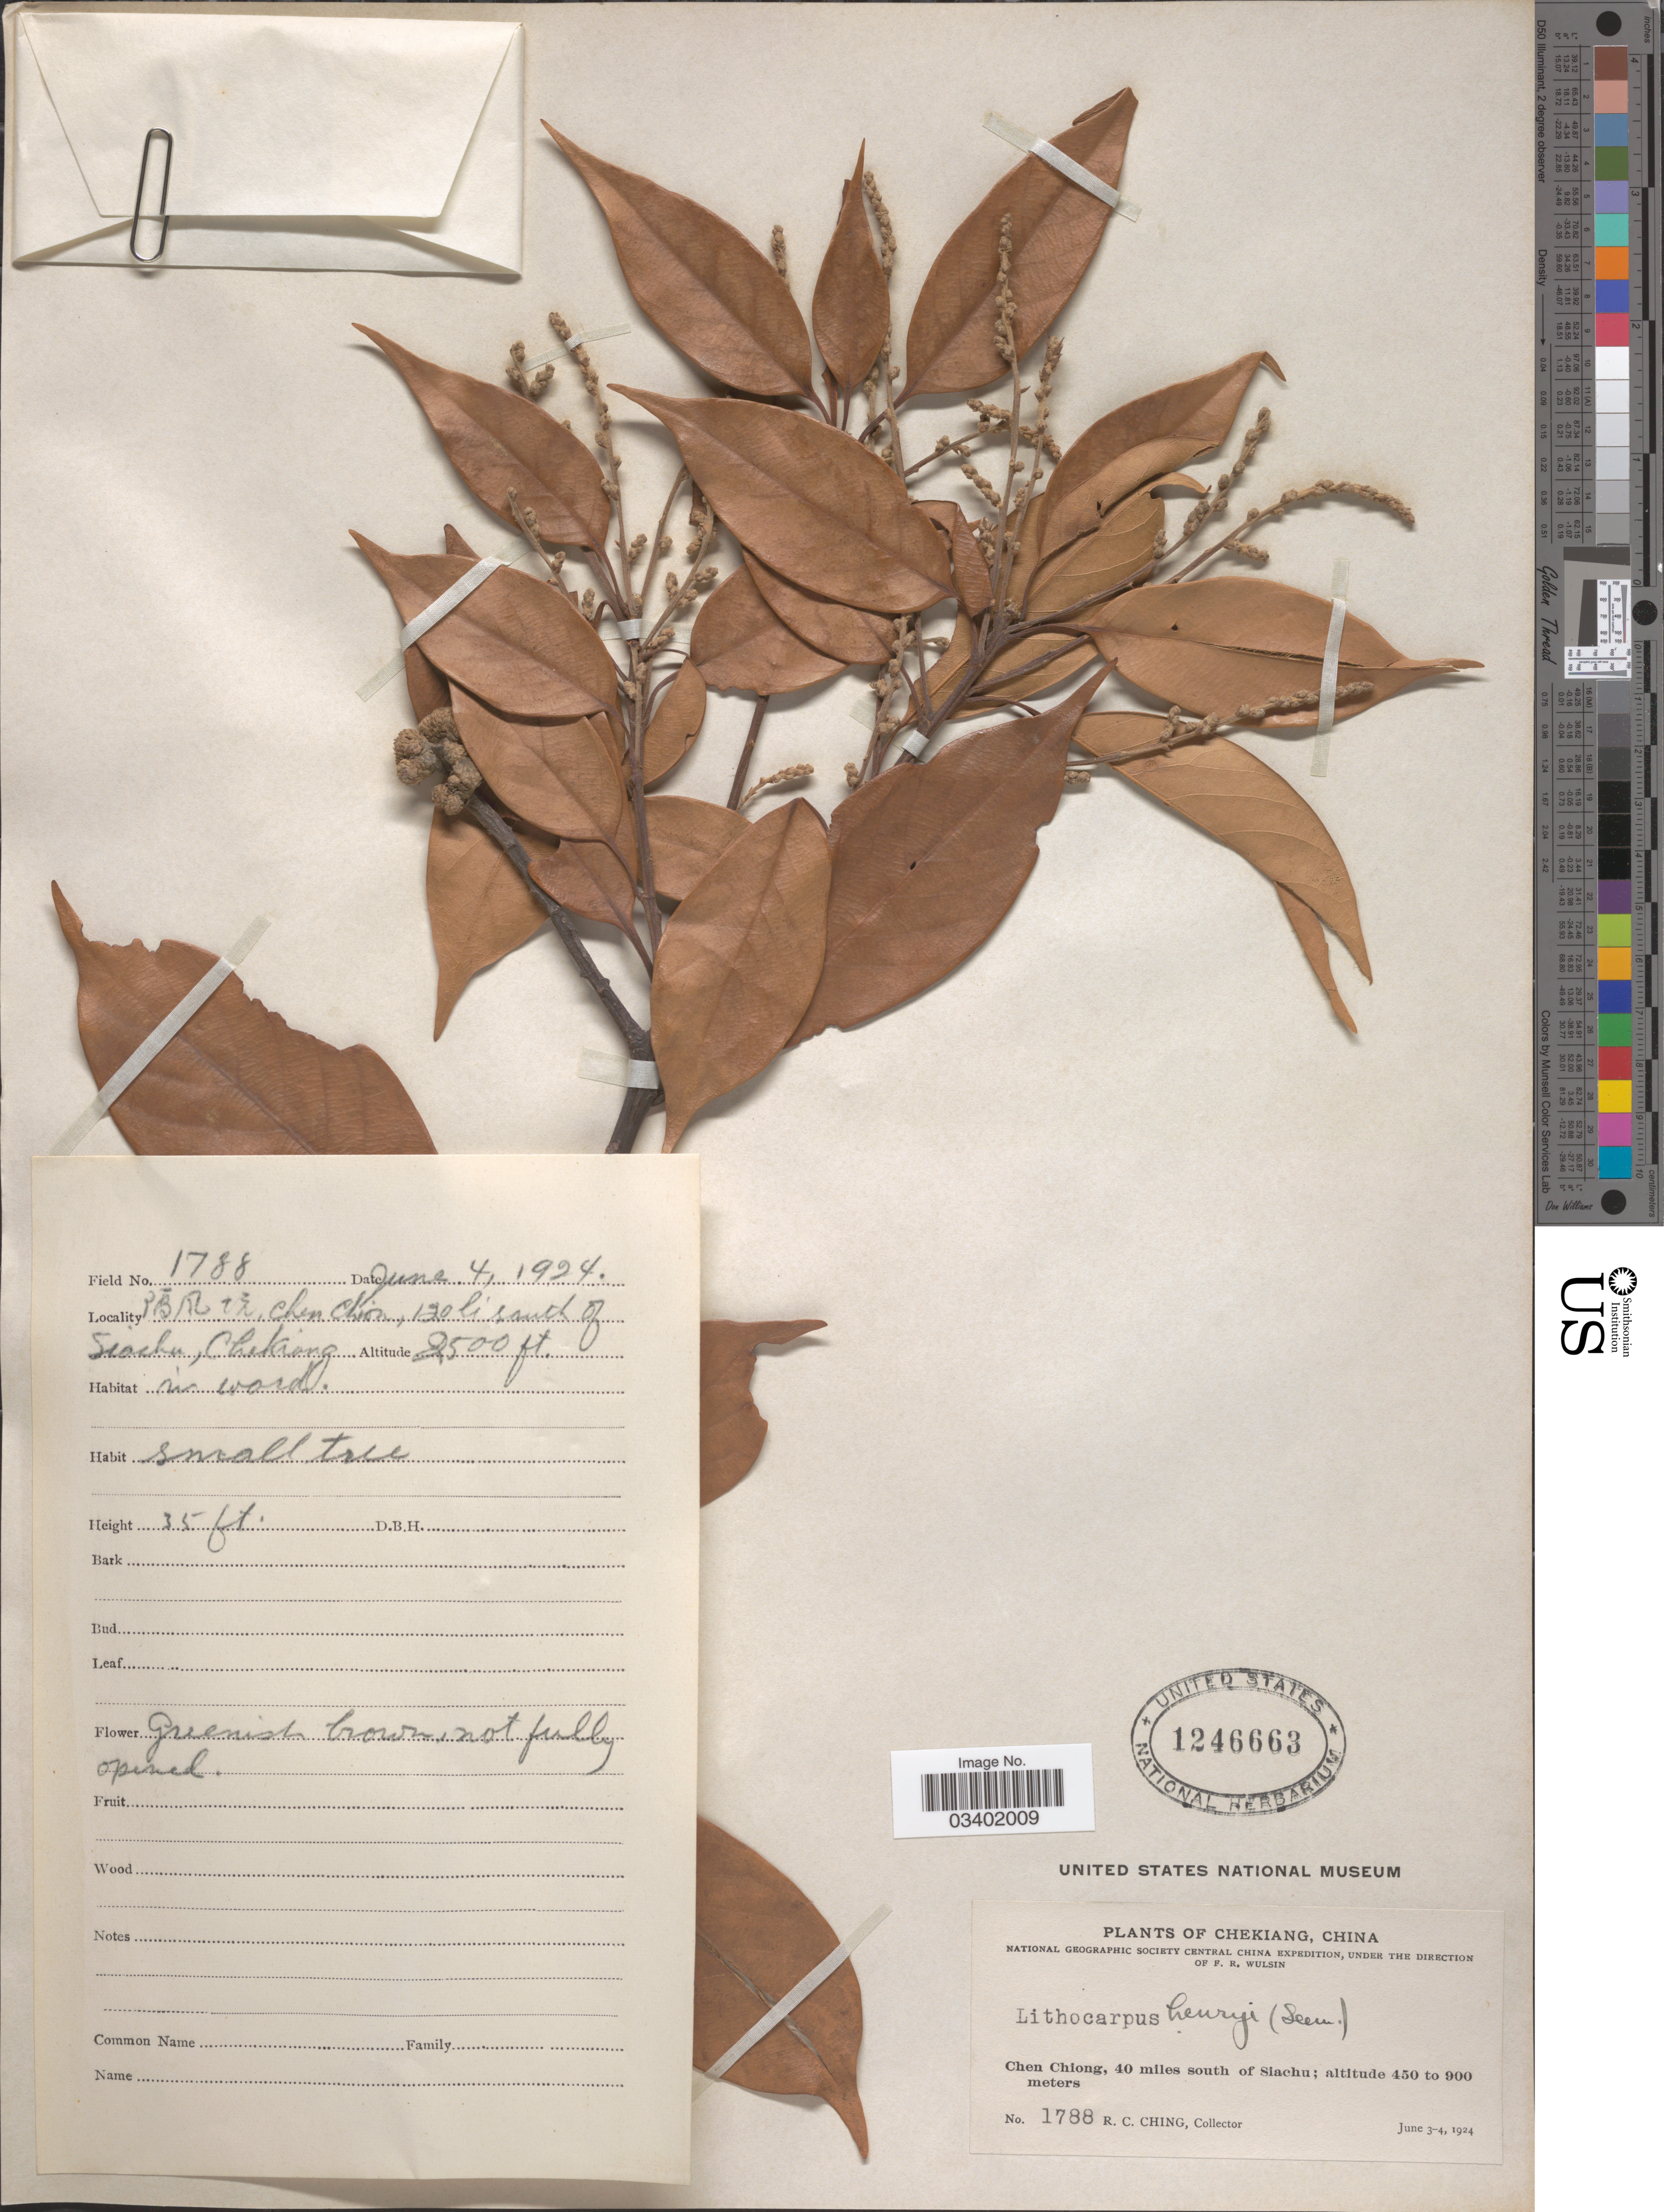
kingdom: Plantae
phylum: Tracheophyta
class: Magnoliopsida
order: Fagales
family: Fagaceae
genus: Lithocarpus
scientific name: Lithocarpus henryi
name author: Rehder & E.H. Wilson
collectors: R. C. Ching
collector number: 1788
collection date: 1924-06-04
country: China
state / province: Zhejiang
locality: Chekiang. Chen Chiong, 40 miles south of Siachu. X, Chen Chion, 120 li south of Siachu.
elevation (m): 762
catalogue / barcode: US 1246663